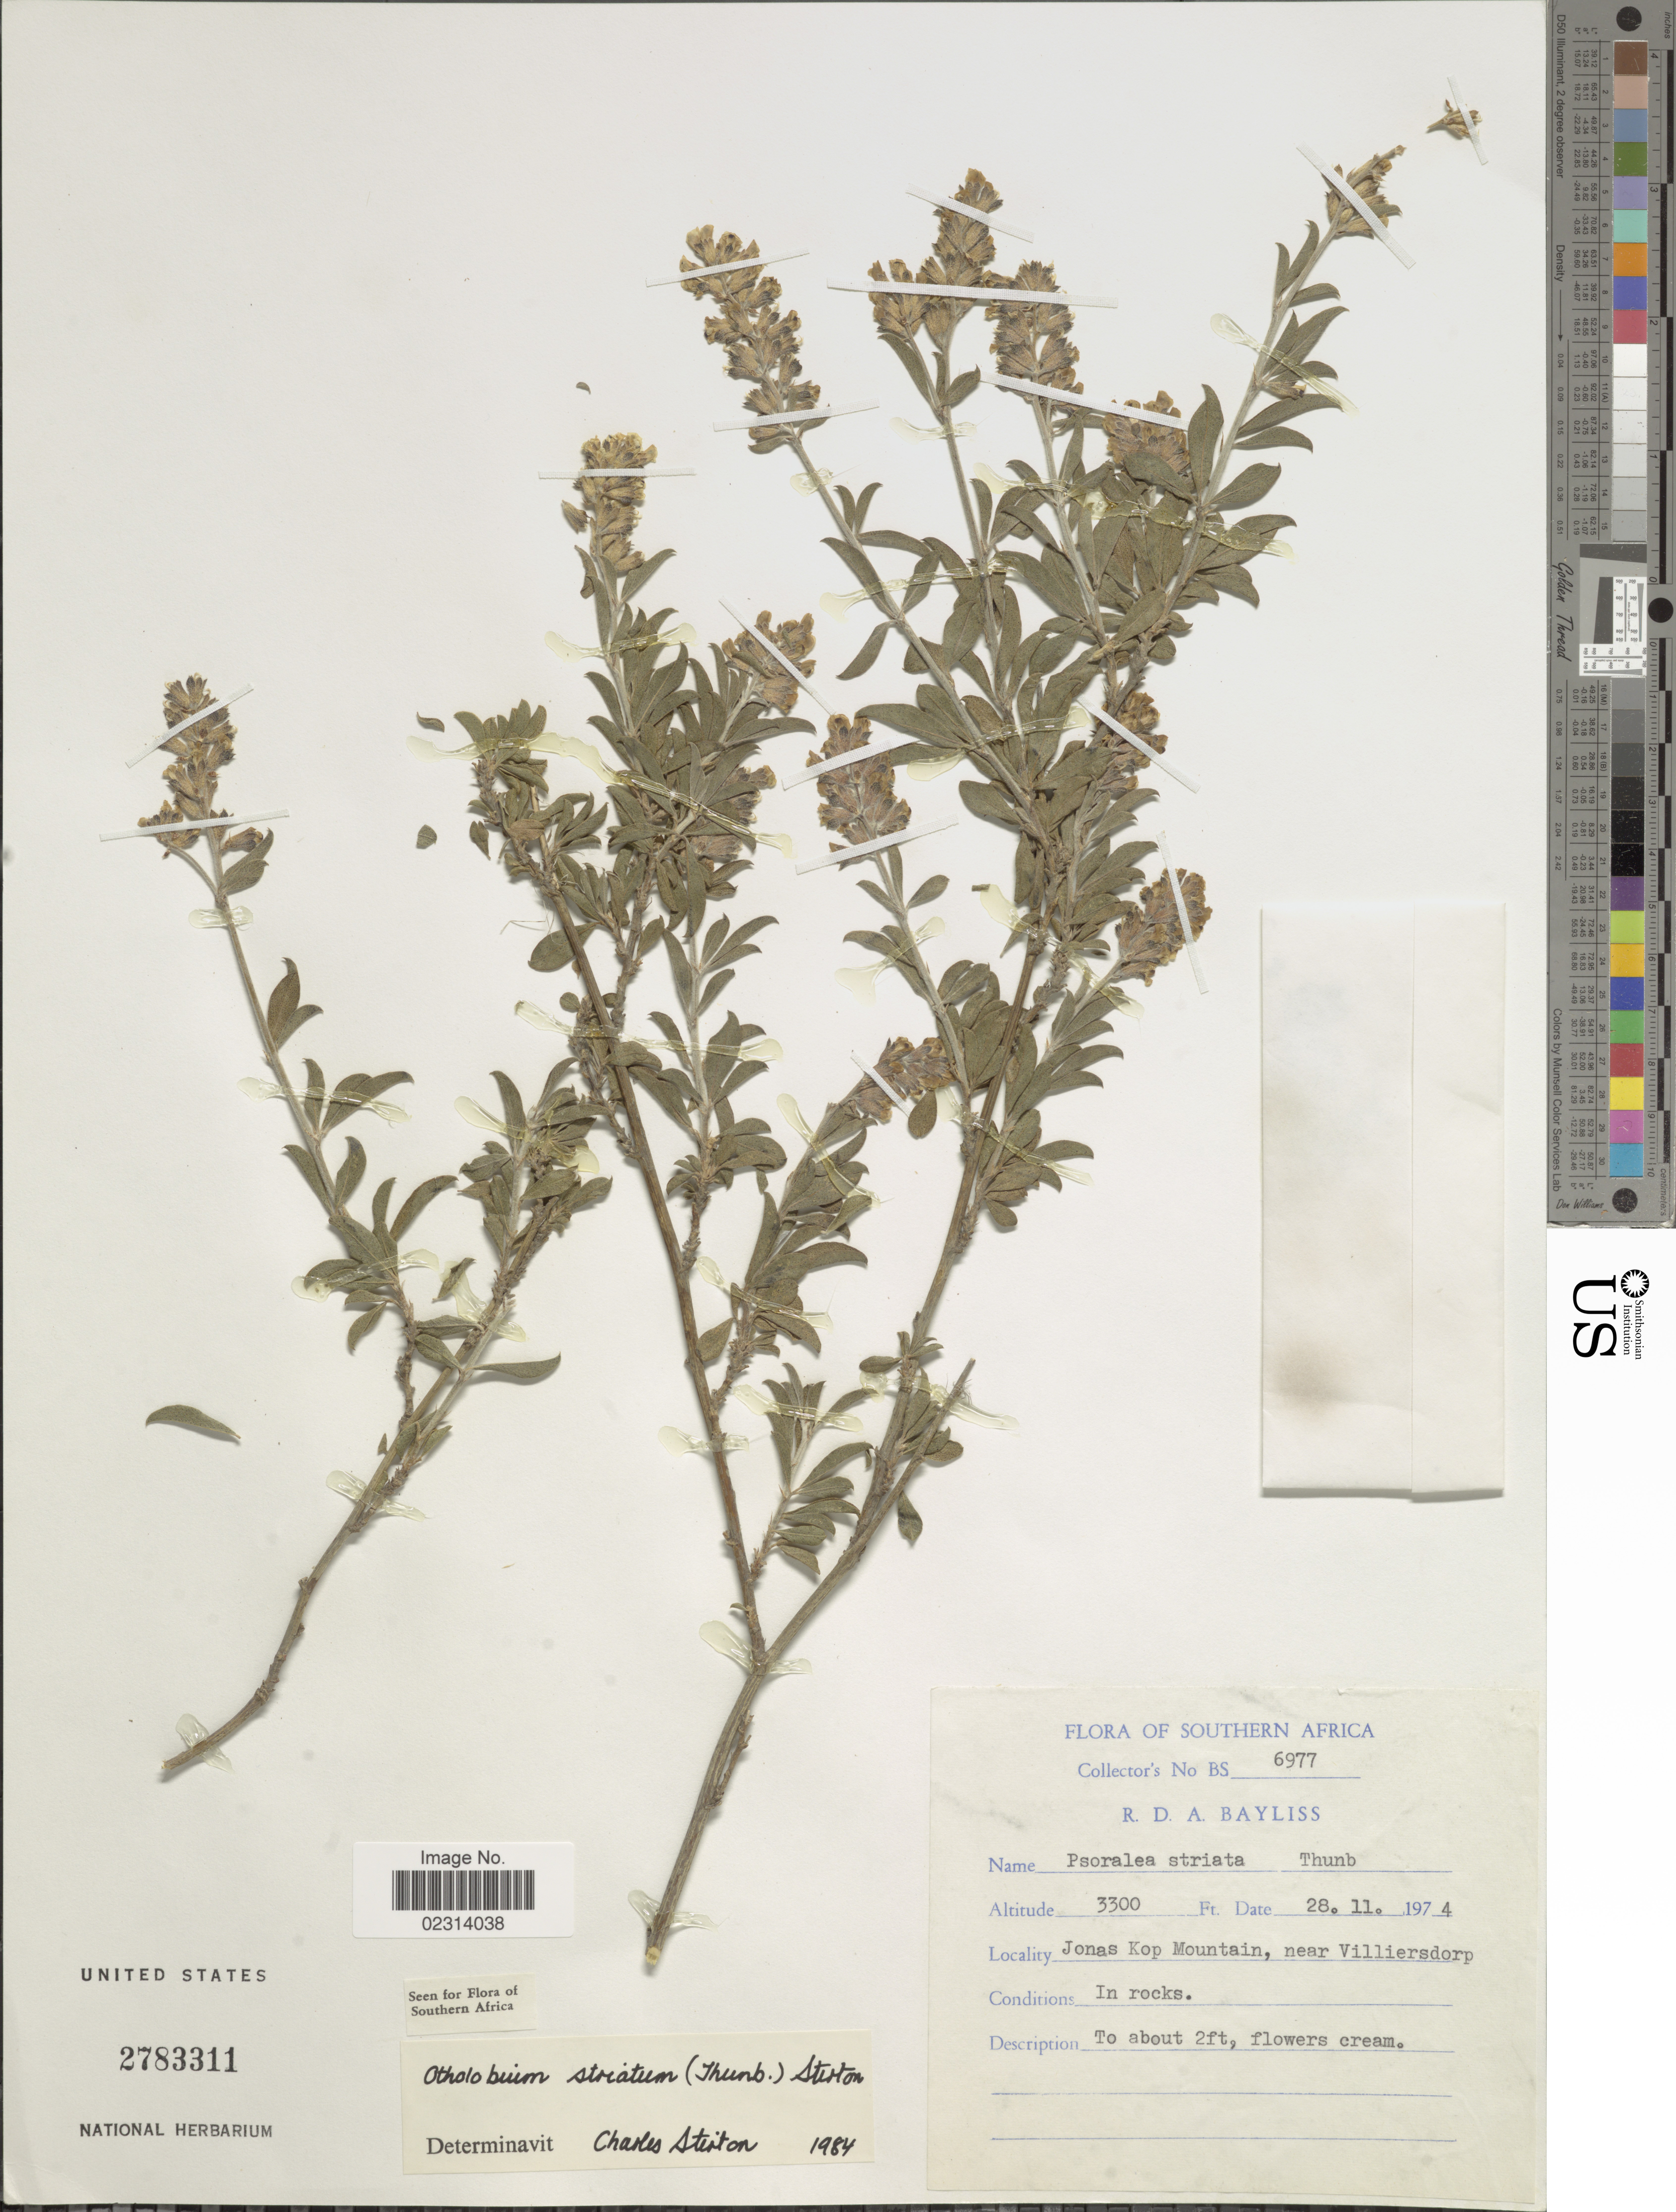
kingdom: Plantae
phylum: Tracheophyta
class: Magnoliopsida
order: Fabales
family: Fabaceae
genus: Otholobium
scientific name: Otholobium striatum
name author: C.H. Stirt.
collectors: R. Bayliss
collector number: BS 6977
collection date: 1974-11-28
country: South Africa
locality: Southern Africa, Jonas Kop Mountain, near Villierspdorp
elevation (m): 1006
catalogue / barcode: US 2783311